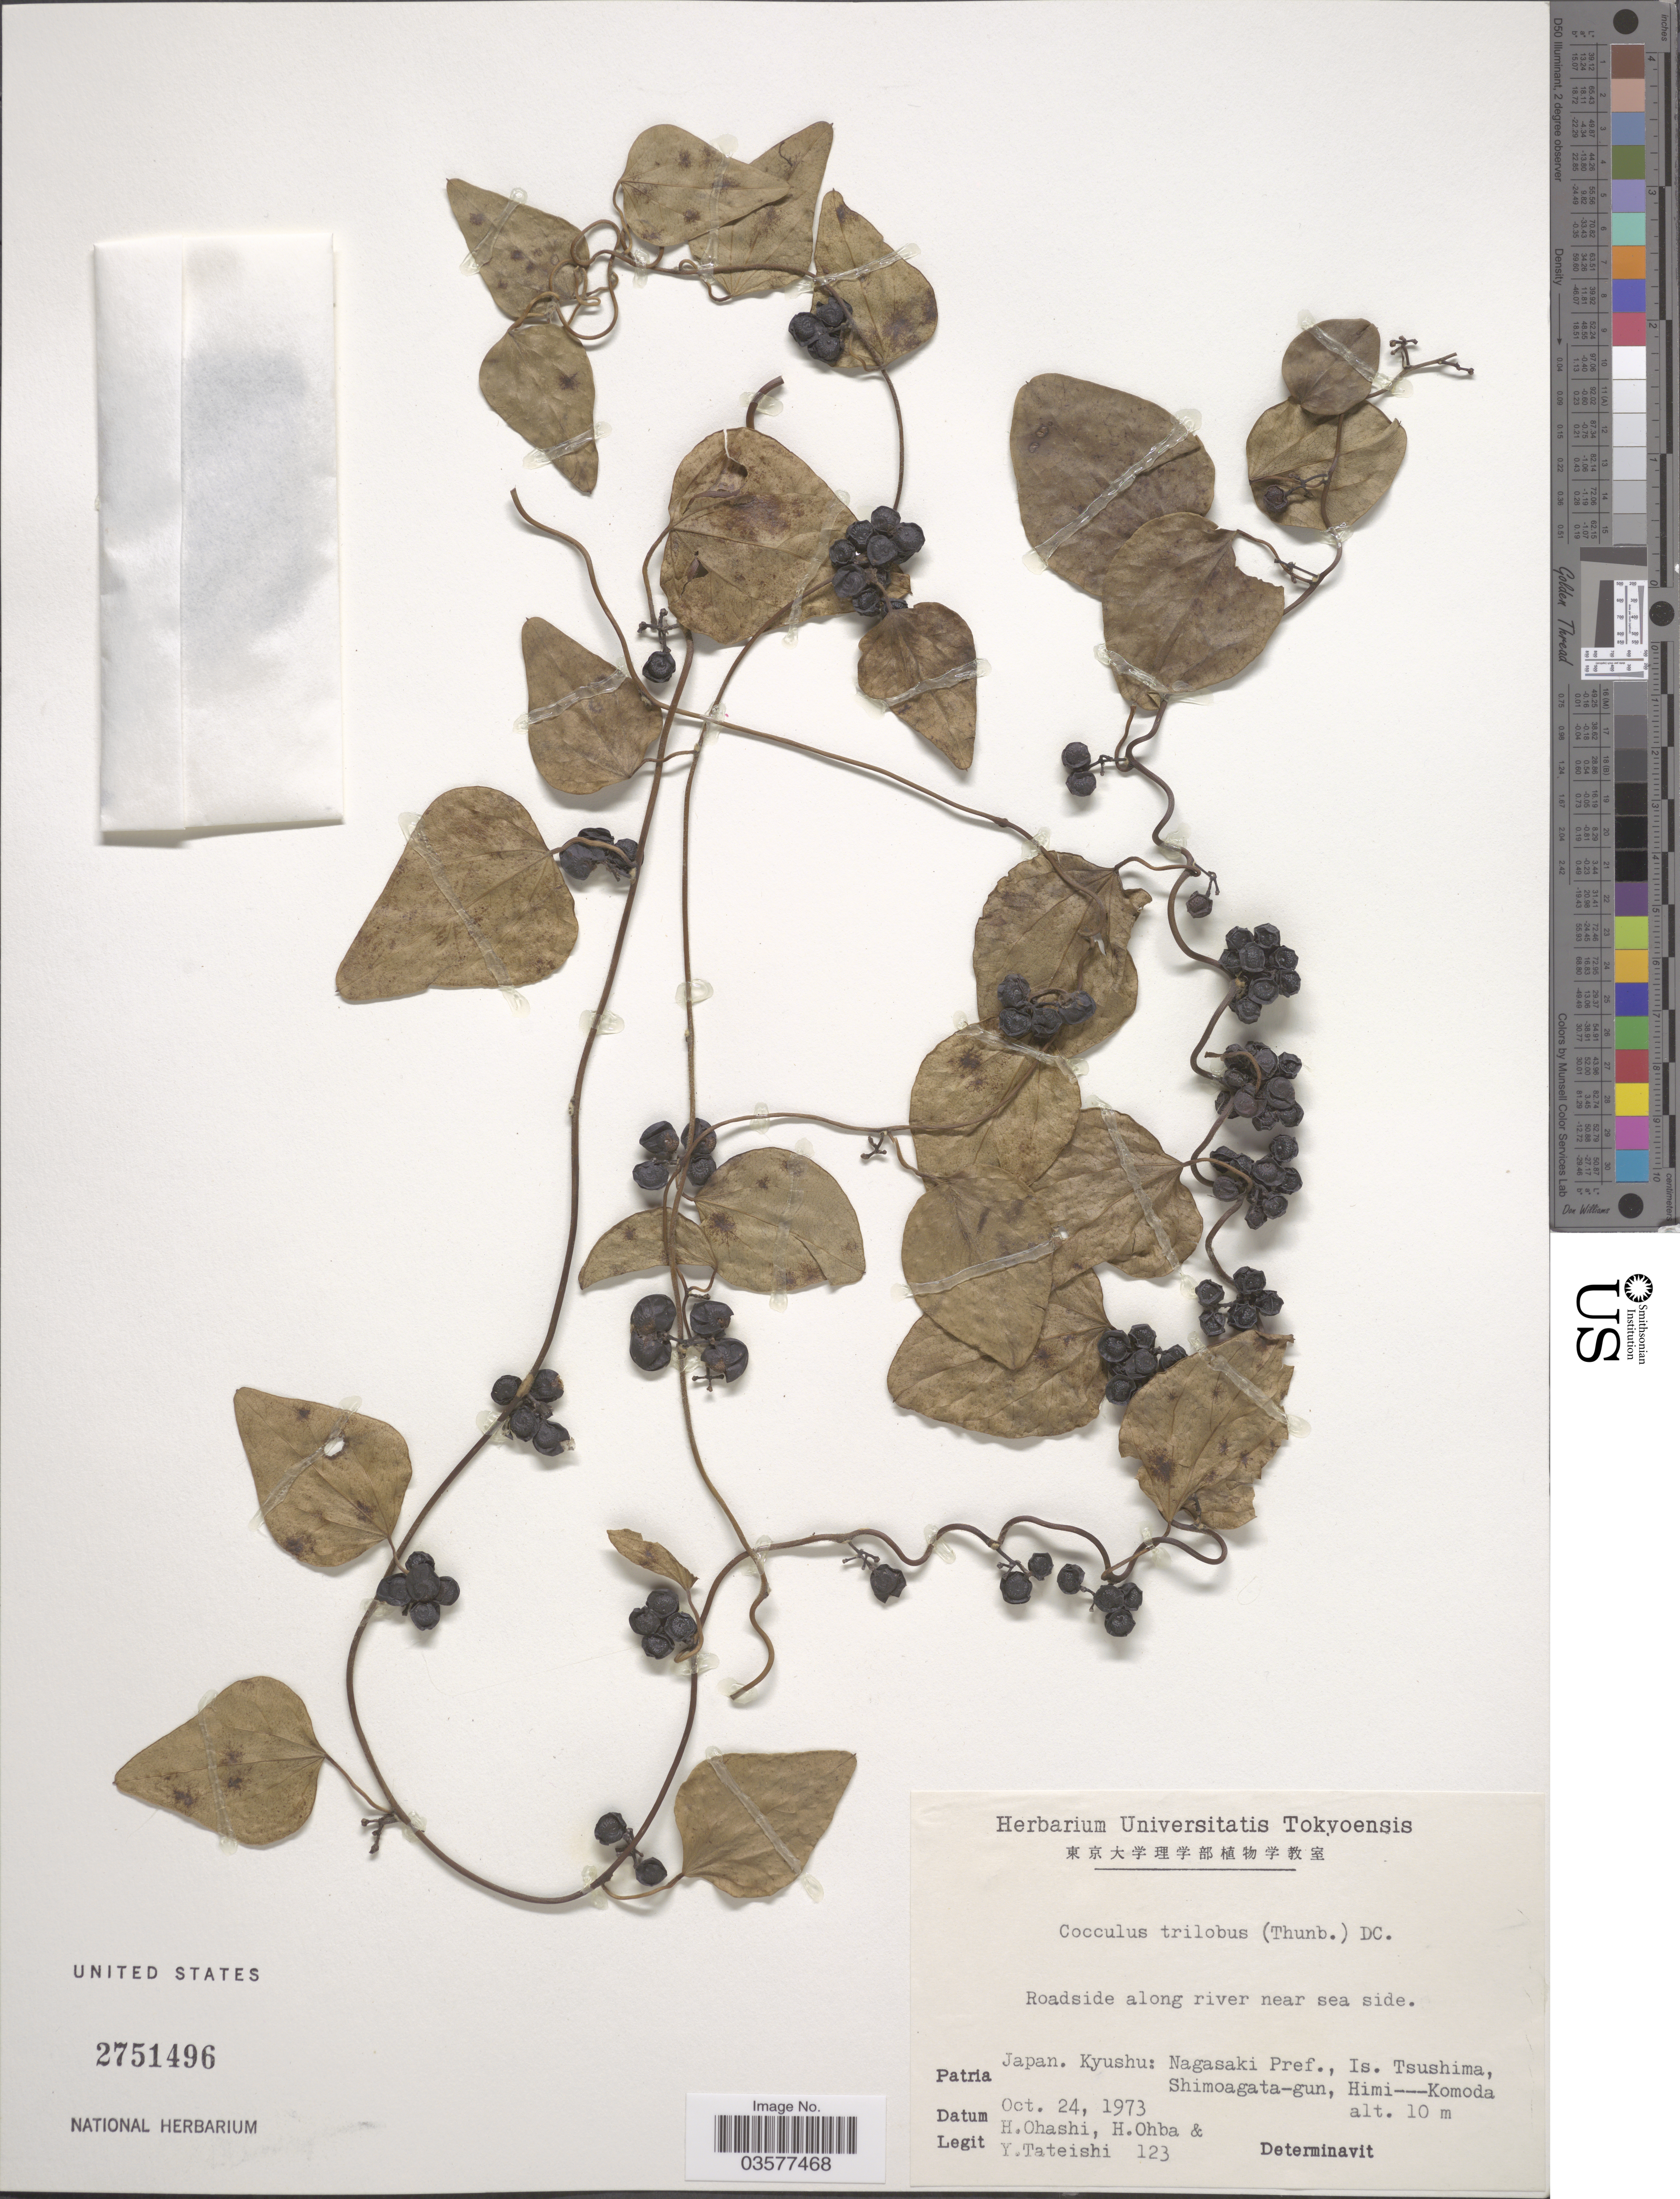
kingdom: Plantae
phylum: Tracheophyta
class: Magnoliopsida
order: Ranunculales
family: Menispermaceae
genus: Cocculus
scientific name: Cocculus orbiculatus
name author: (L.) DC.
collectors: H. Ohashi, H. Ohba & Y. Tateishi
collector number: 123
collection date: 1973-10-24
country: Japan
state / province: Nagasaki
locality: Roadside along river near sea side. Kyushu: Nagasaki Pref., Is. Tsushima, Shimoagata-gun, Himi---Komoda.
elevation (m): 10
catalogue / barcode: US 2751496